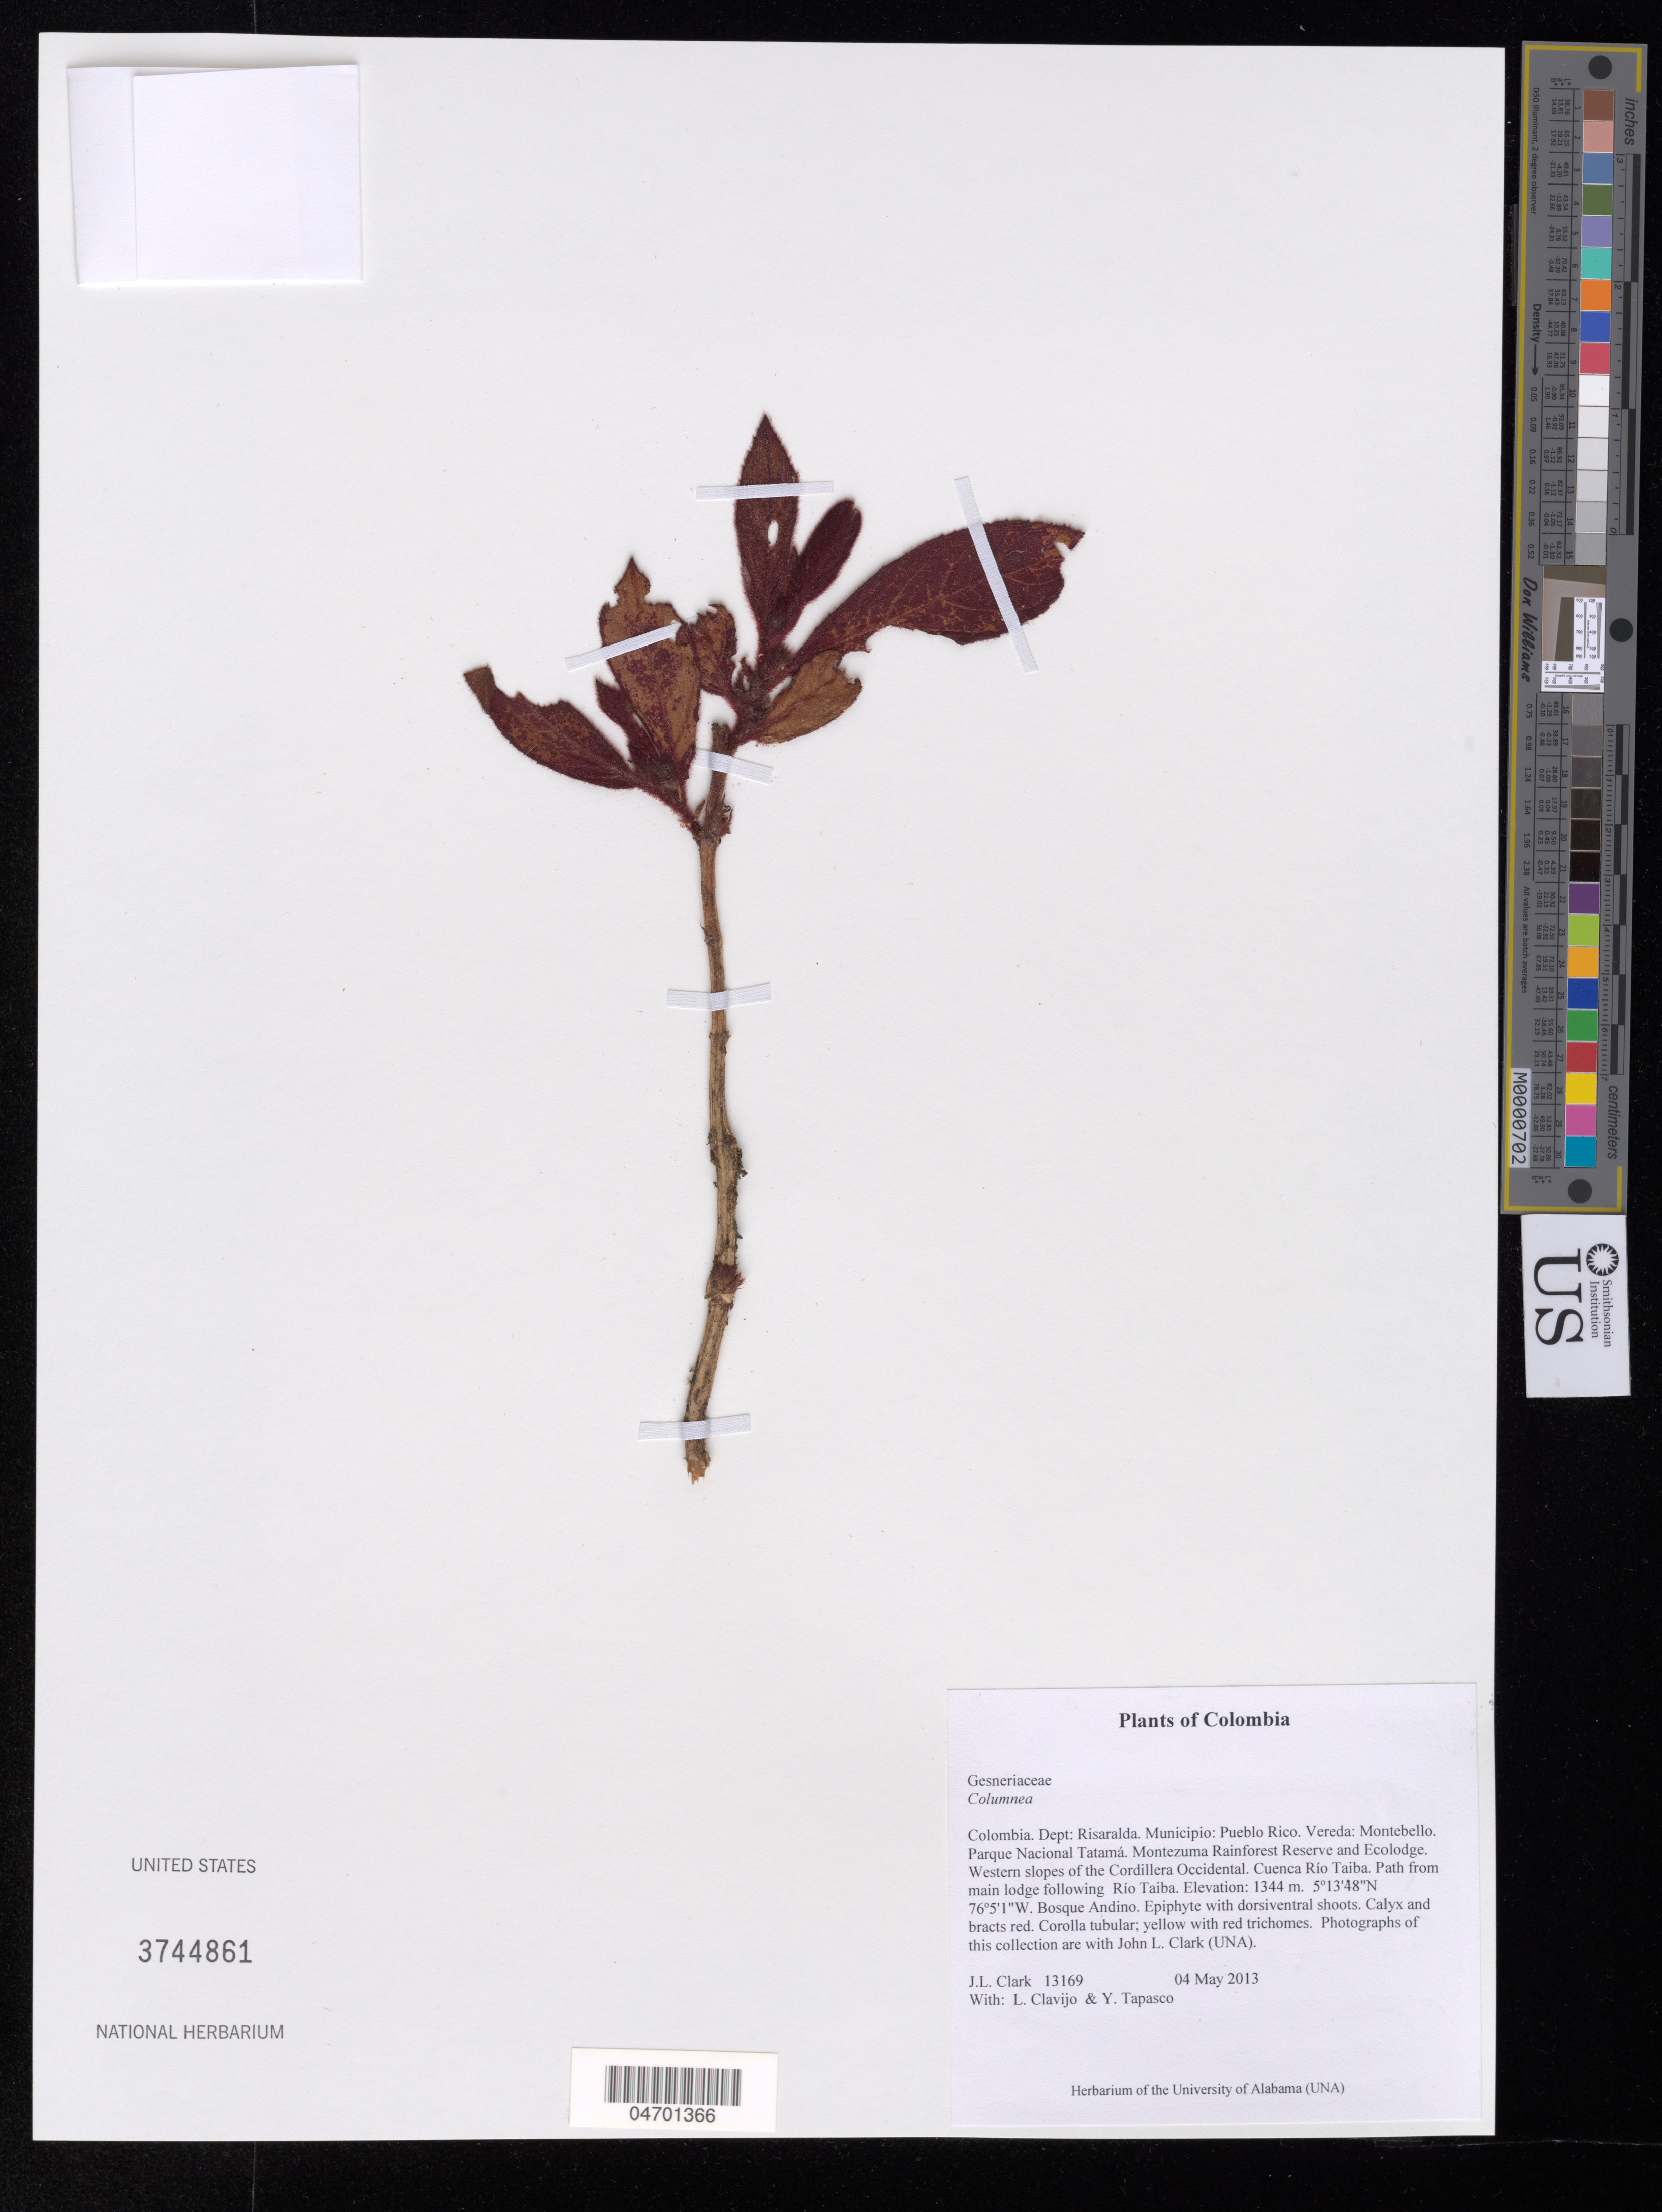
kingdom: Plantae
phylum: Tracheophyta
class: Magnoliopsida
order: Lamiales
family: Gesneriaceae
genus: Columnea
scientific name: Columnea sp.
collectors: J. L. Clark, L. Clavijo & K. Holsten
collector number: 13169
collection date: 2013-05-04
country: Colombia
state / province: Risaralda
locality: Dept: Risaralda. Municipio: Pueblo Rico. Vereda: Montebello. Parque Nacional Tatamá. Montezuma Rainforest Reserve and Ecolodge. Western slopes of the Cordillera Occidental. Cuenca Río Taiba. Path from main lodge following Río Taiba. Bosque Andino.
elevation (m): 1344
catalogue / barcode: US 3744861